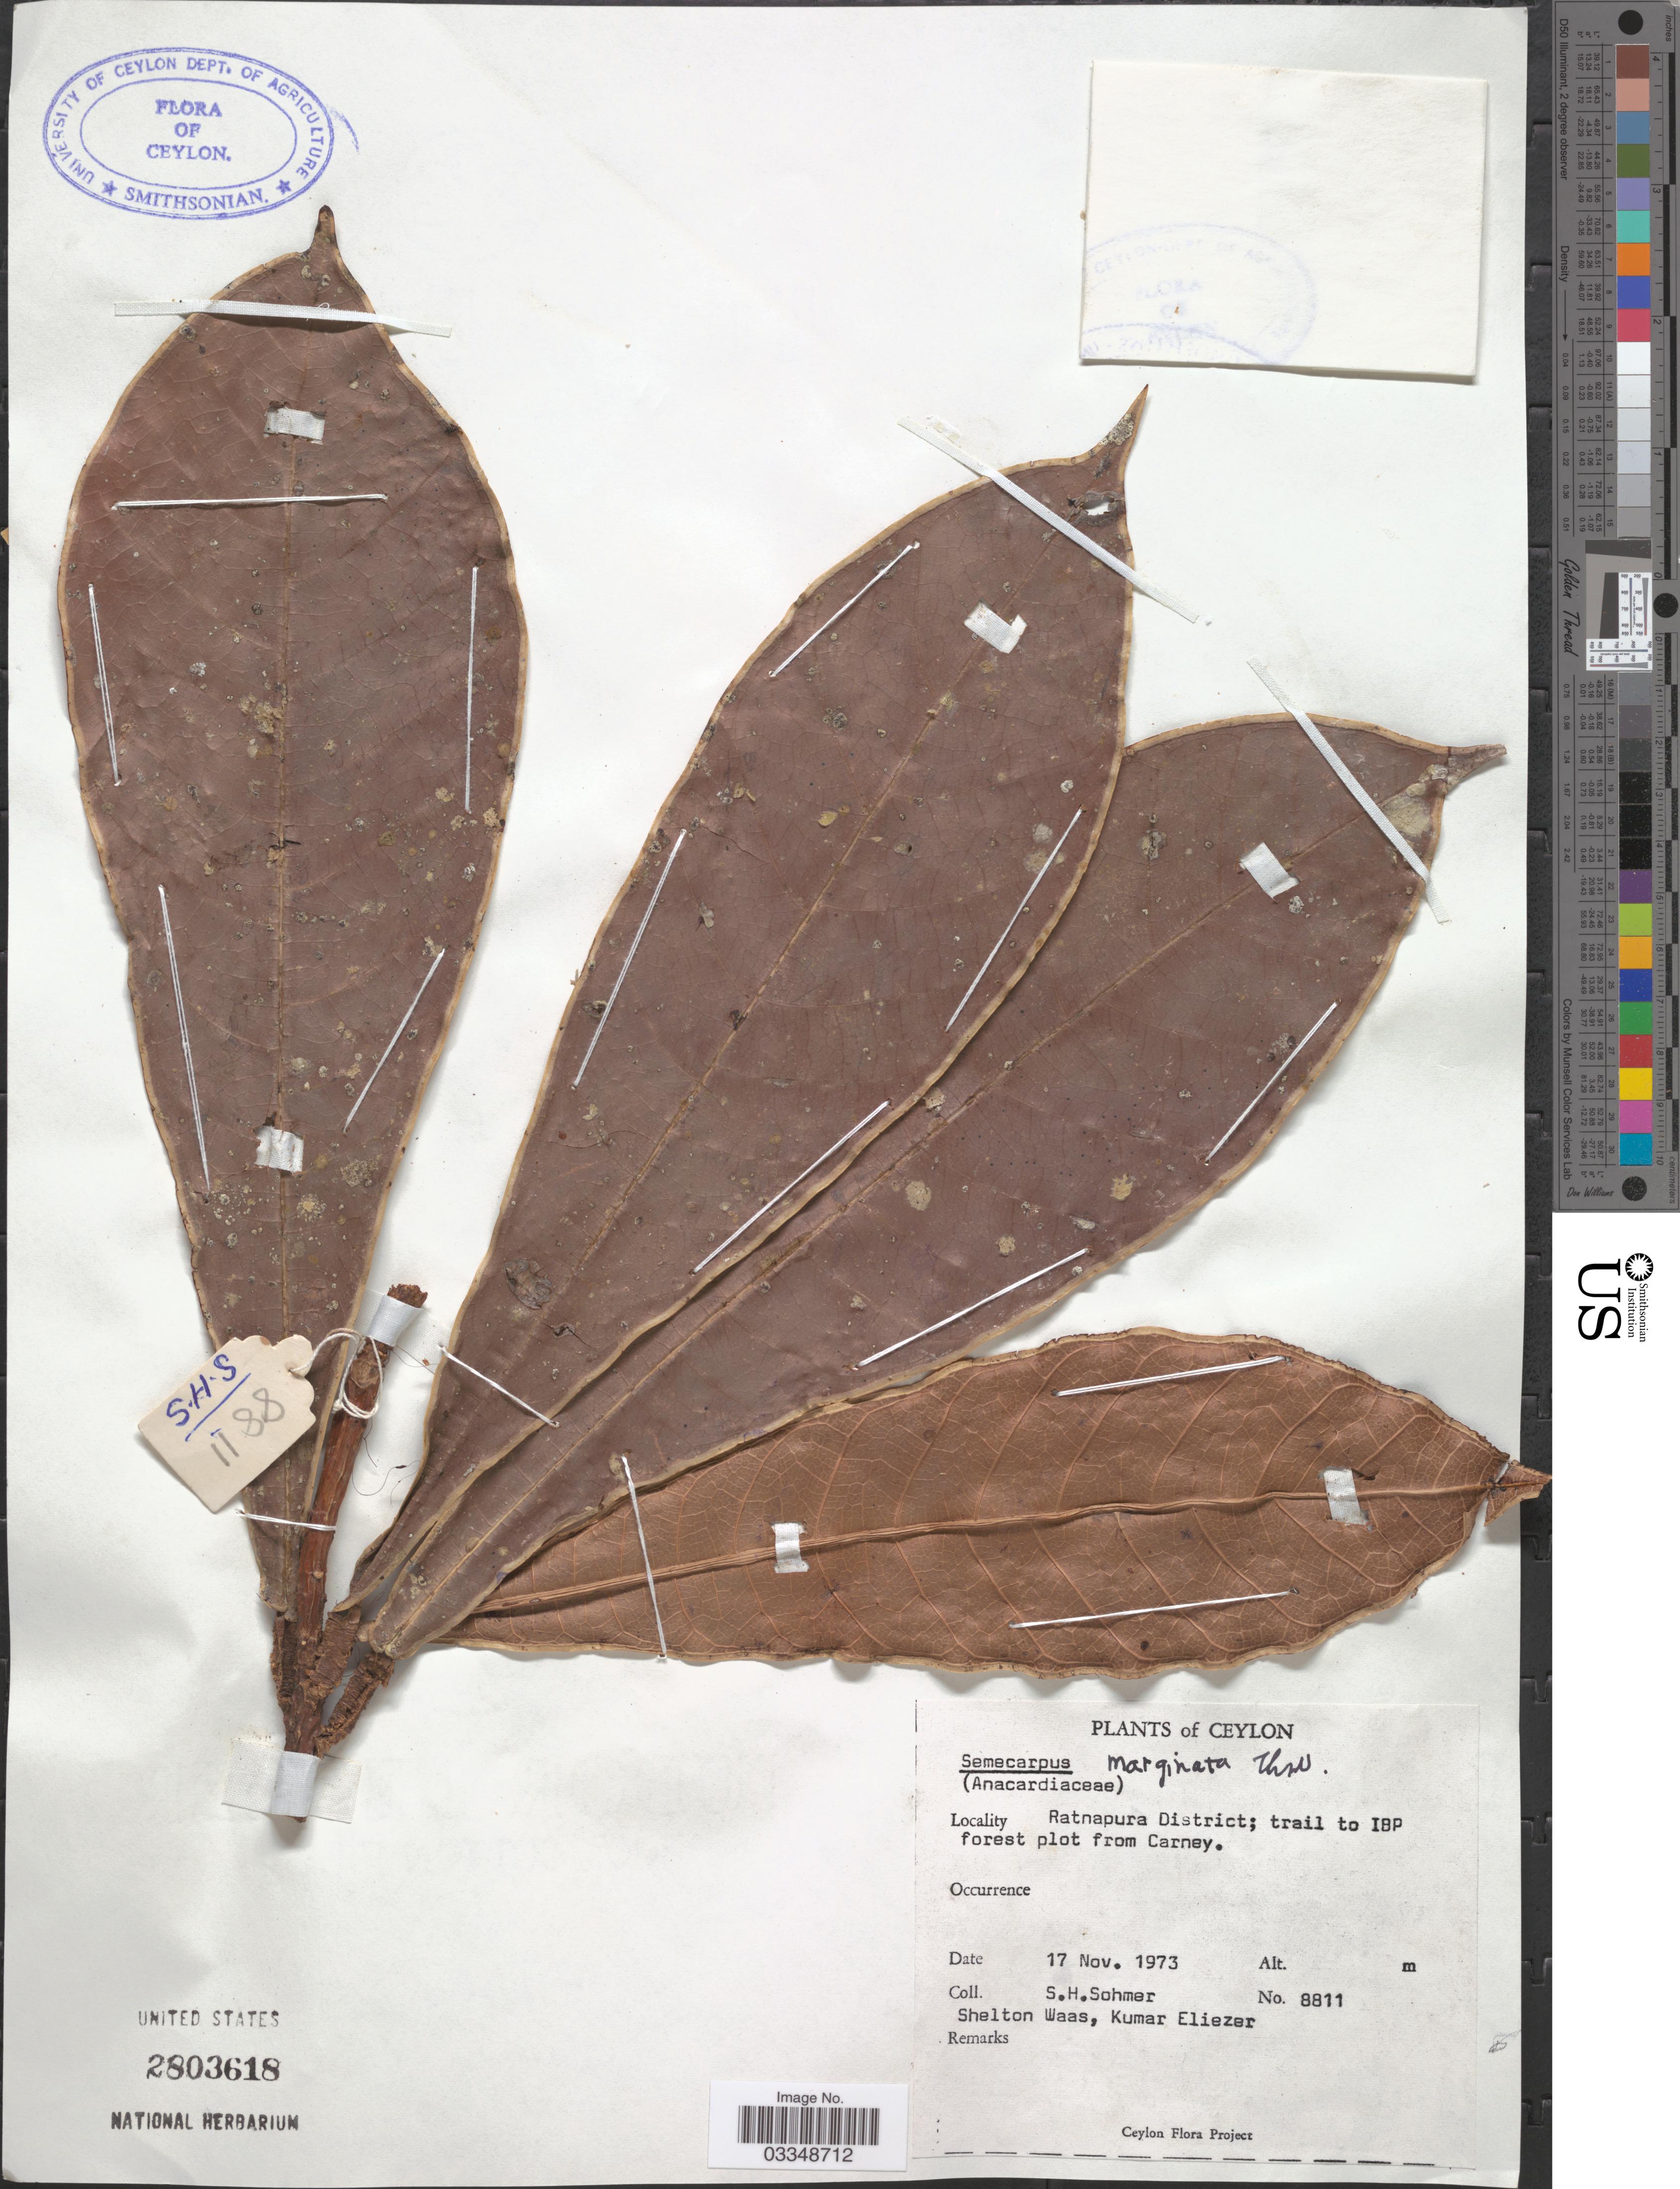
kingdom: Plantae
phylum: Tracheophyta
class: Magnoliopsida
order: Sapindales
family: Anacardiaceae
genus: Semecarpus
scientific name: Semecarpus marginatus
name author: Thwaites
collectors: S. H. Sohmer, S. Waas & K. Eliezer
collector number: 8811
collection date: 1973-11-17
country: Sri Lanka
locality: Ceylon. Ratnapura District; trail to IBP forest plot from Carney.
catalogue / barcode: US 2803618